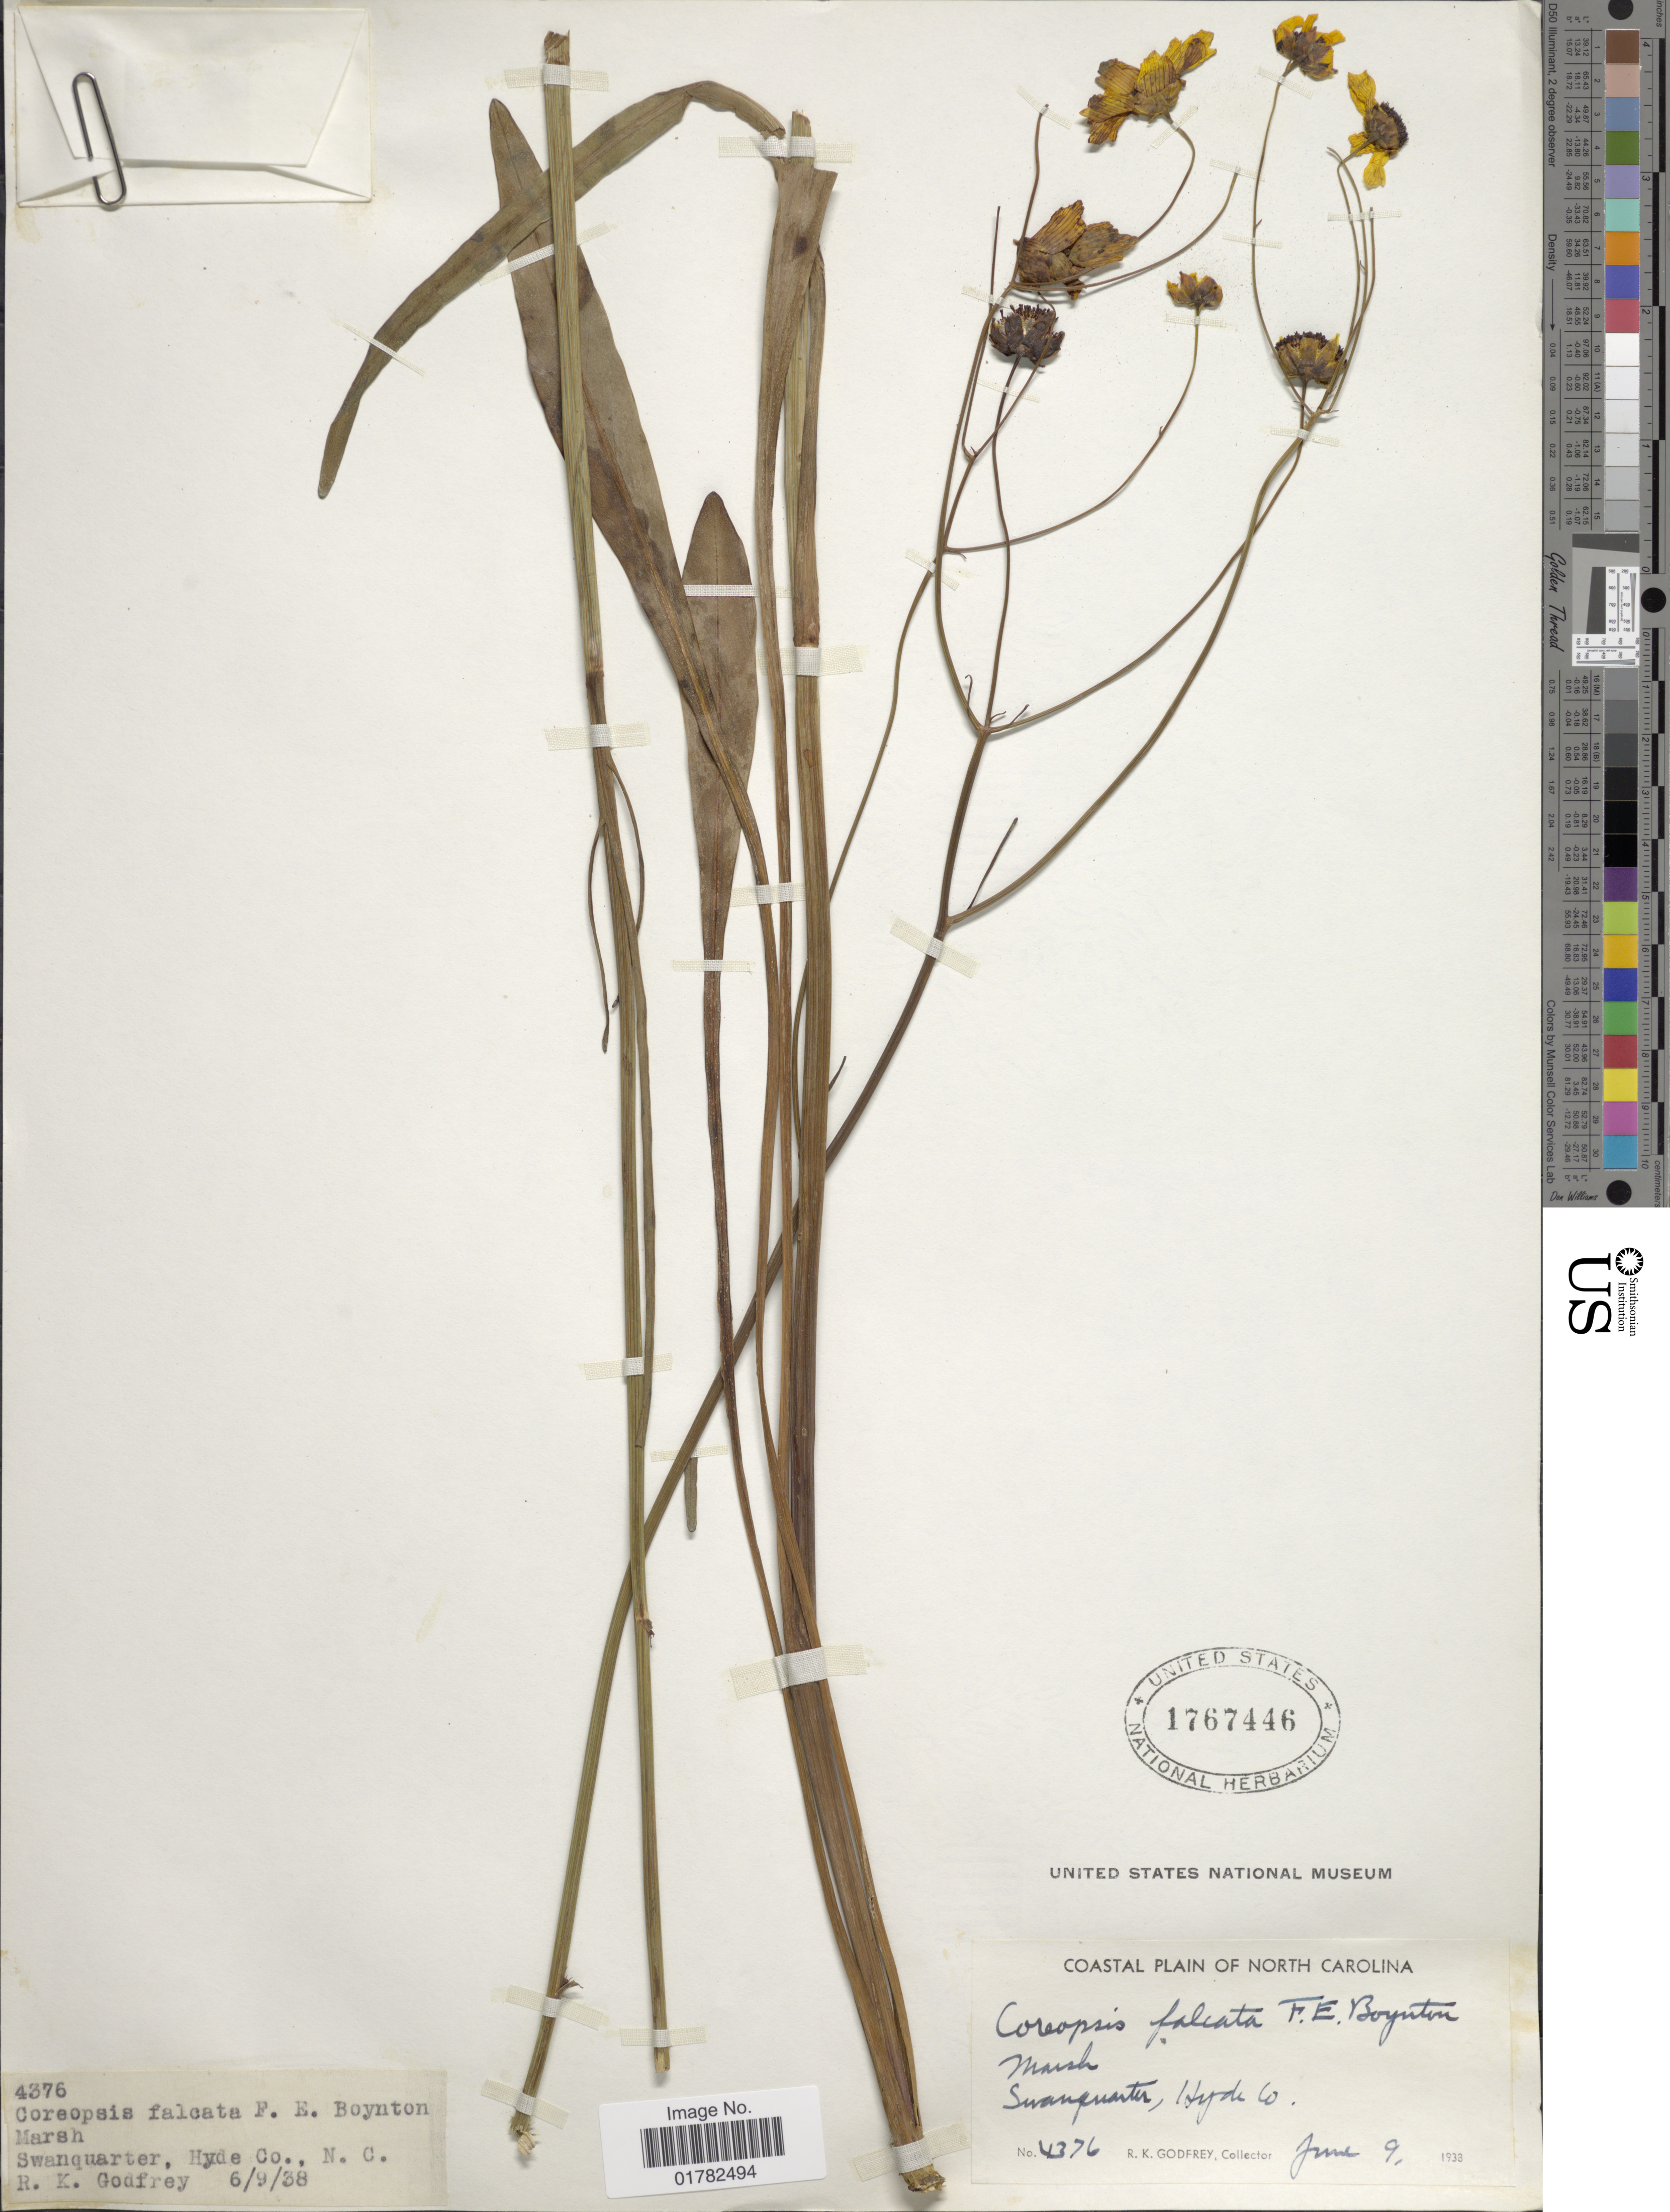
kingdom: Plantae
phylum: Tracheophyta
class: Magnoliopsida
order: Asterales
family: Asteraceae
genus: Coreopsis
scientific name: Coreopsis falcata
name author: F.E. Boynton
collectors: R. K. Godfrey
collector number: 4376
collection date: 1938-06-09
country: United States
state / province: North Carolina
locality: Marsh, Swanquarter, Hyde Co.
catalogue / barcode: US 1767446